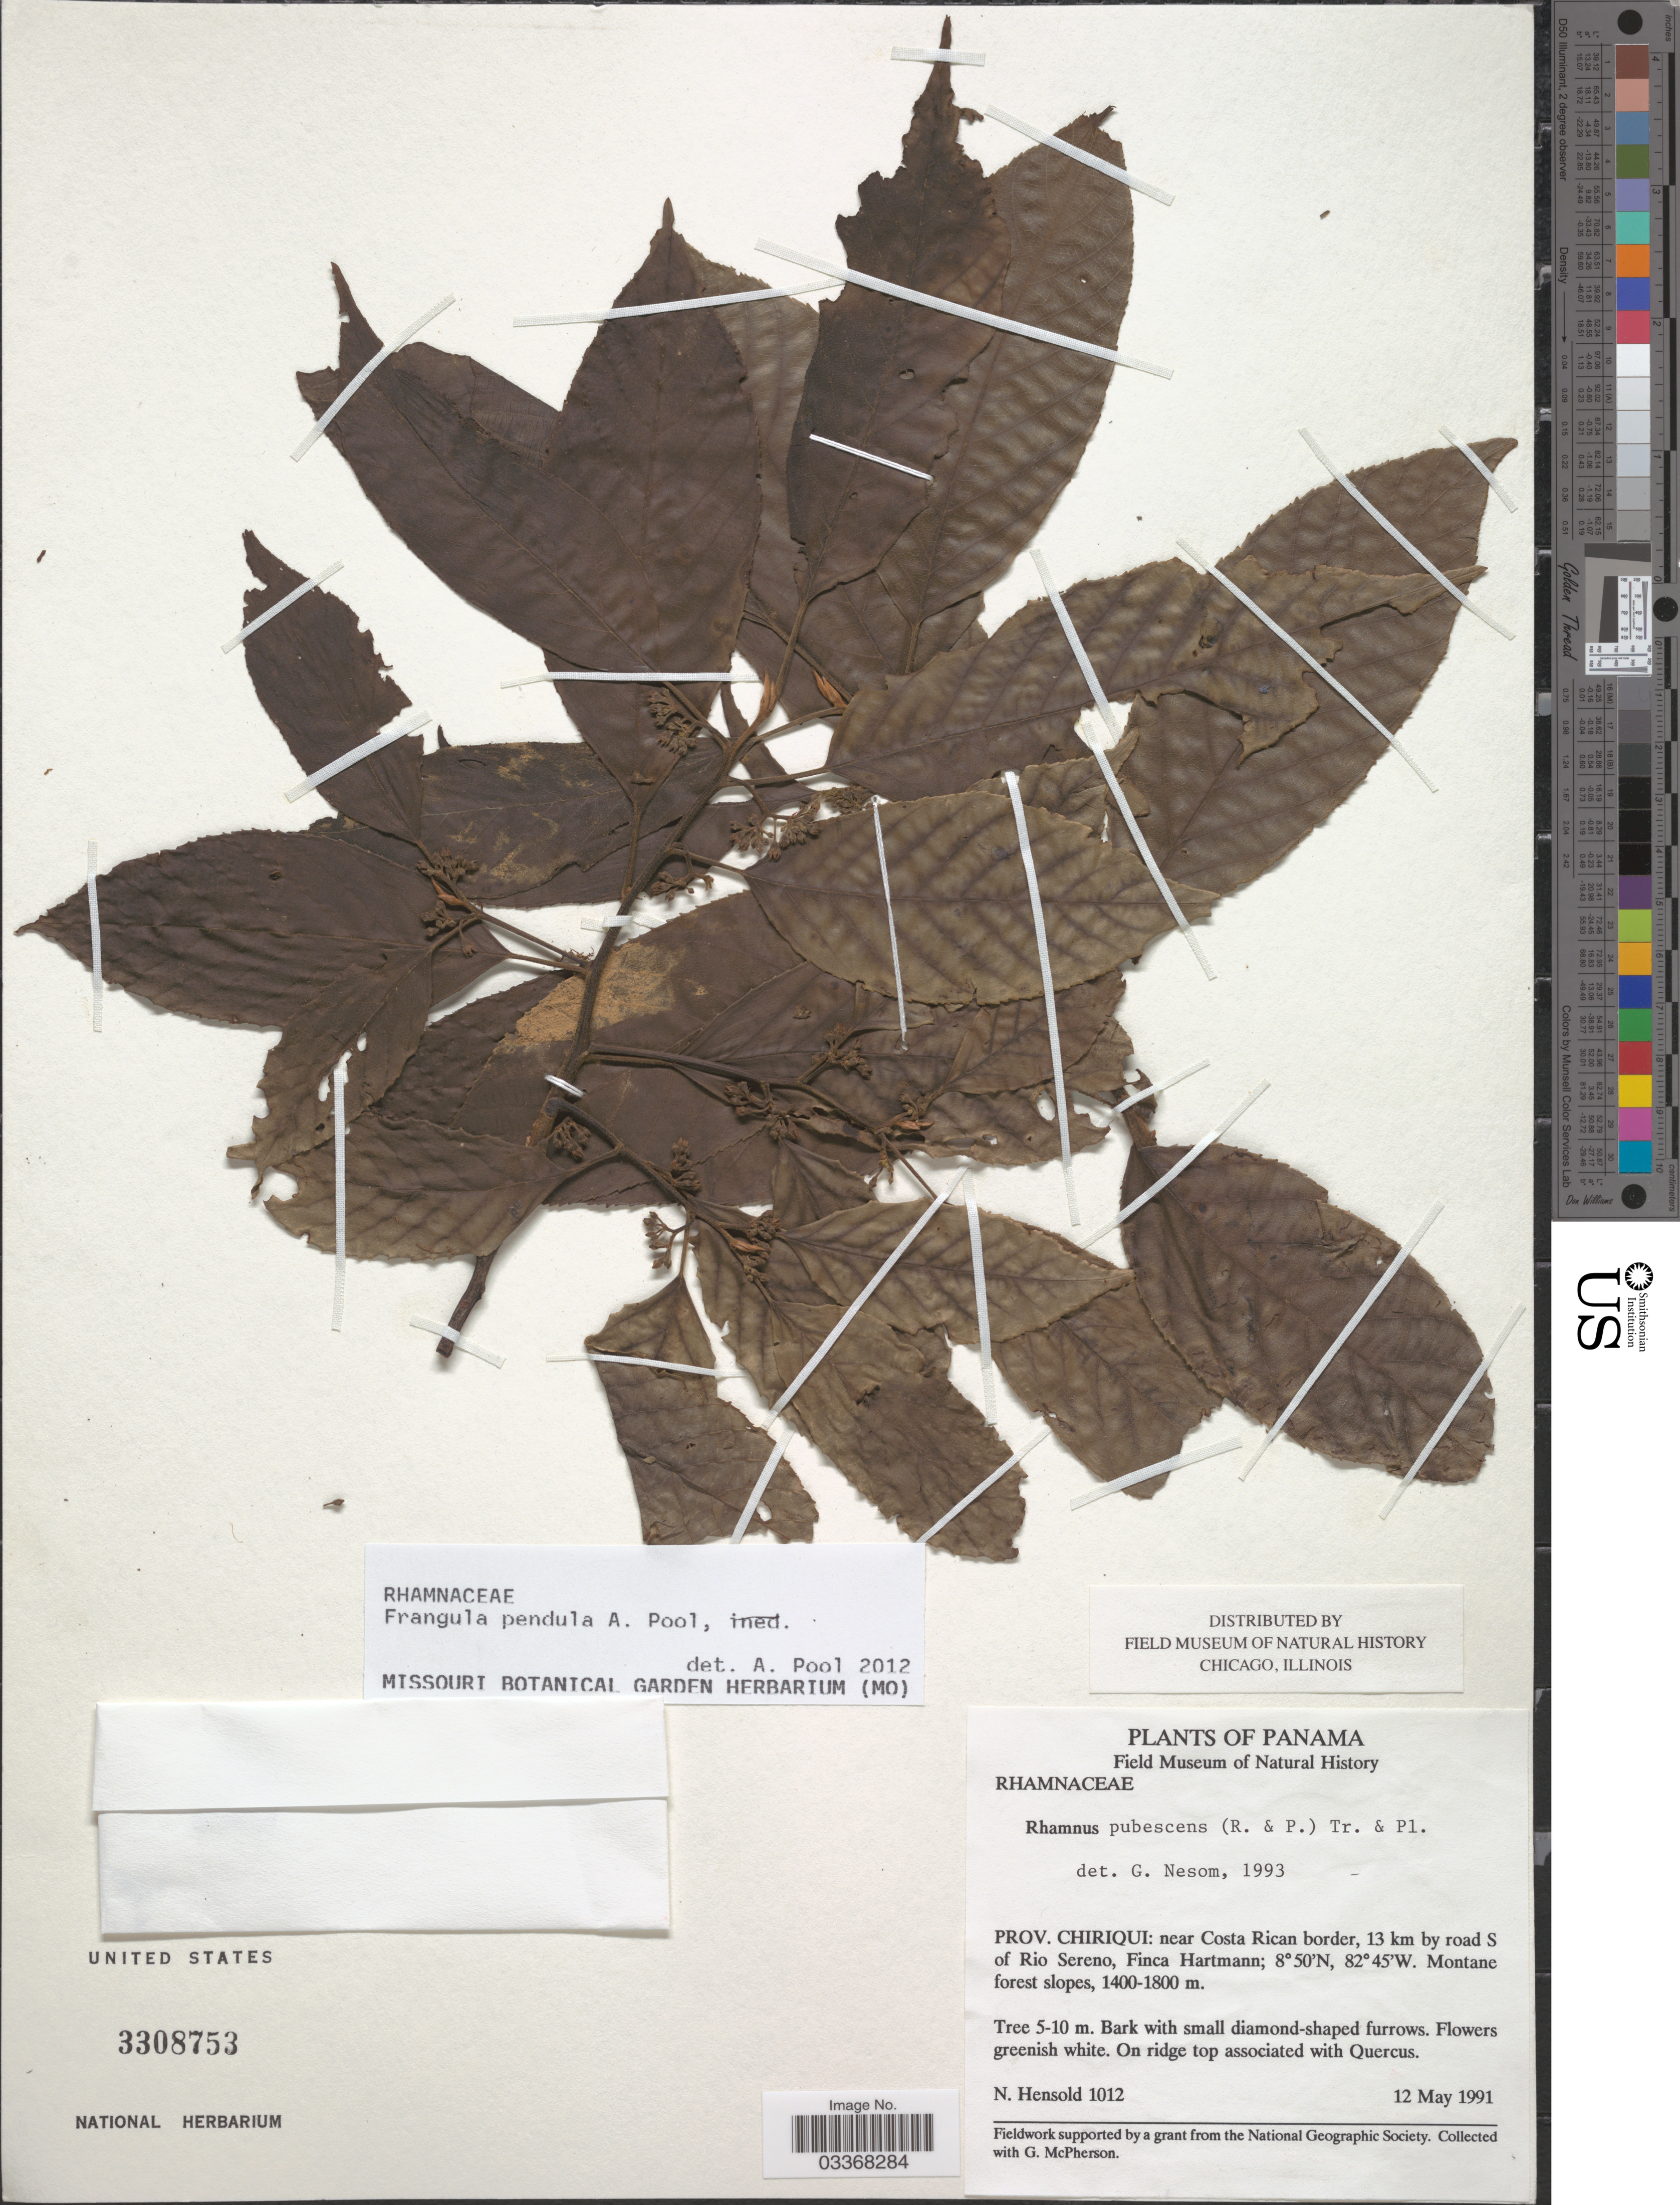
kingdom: Plantae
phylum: Tracheophyta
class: Magnoliopsida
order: Rosales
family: Rhamnaceae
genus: Frangula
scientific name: Frangula pendula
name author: A. Pool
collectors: N. Hensold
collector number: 1012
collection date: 1991-08-12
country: Panama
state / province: Chiriqui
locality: Near Costa Rican border, 13 km by road S of Rio Sereno, Finca Hartmann.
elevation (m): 1400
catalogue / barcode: US 3308753